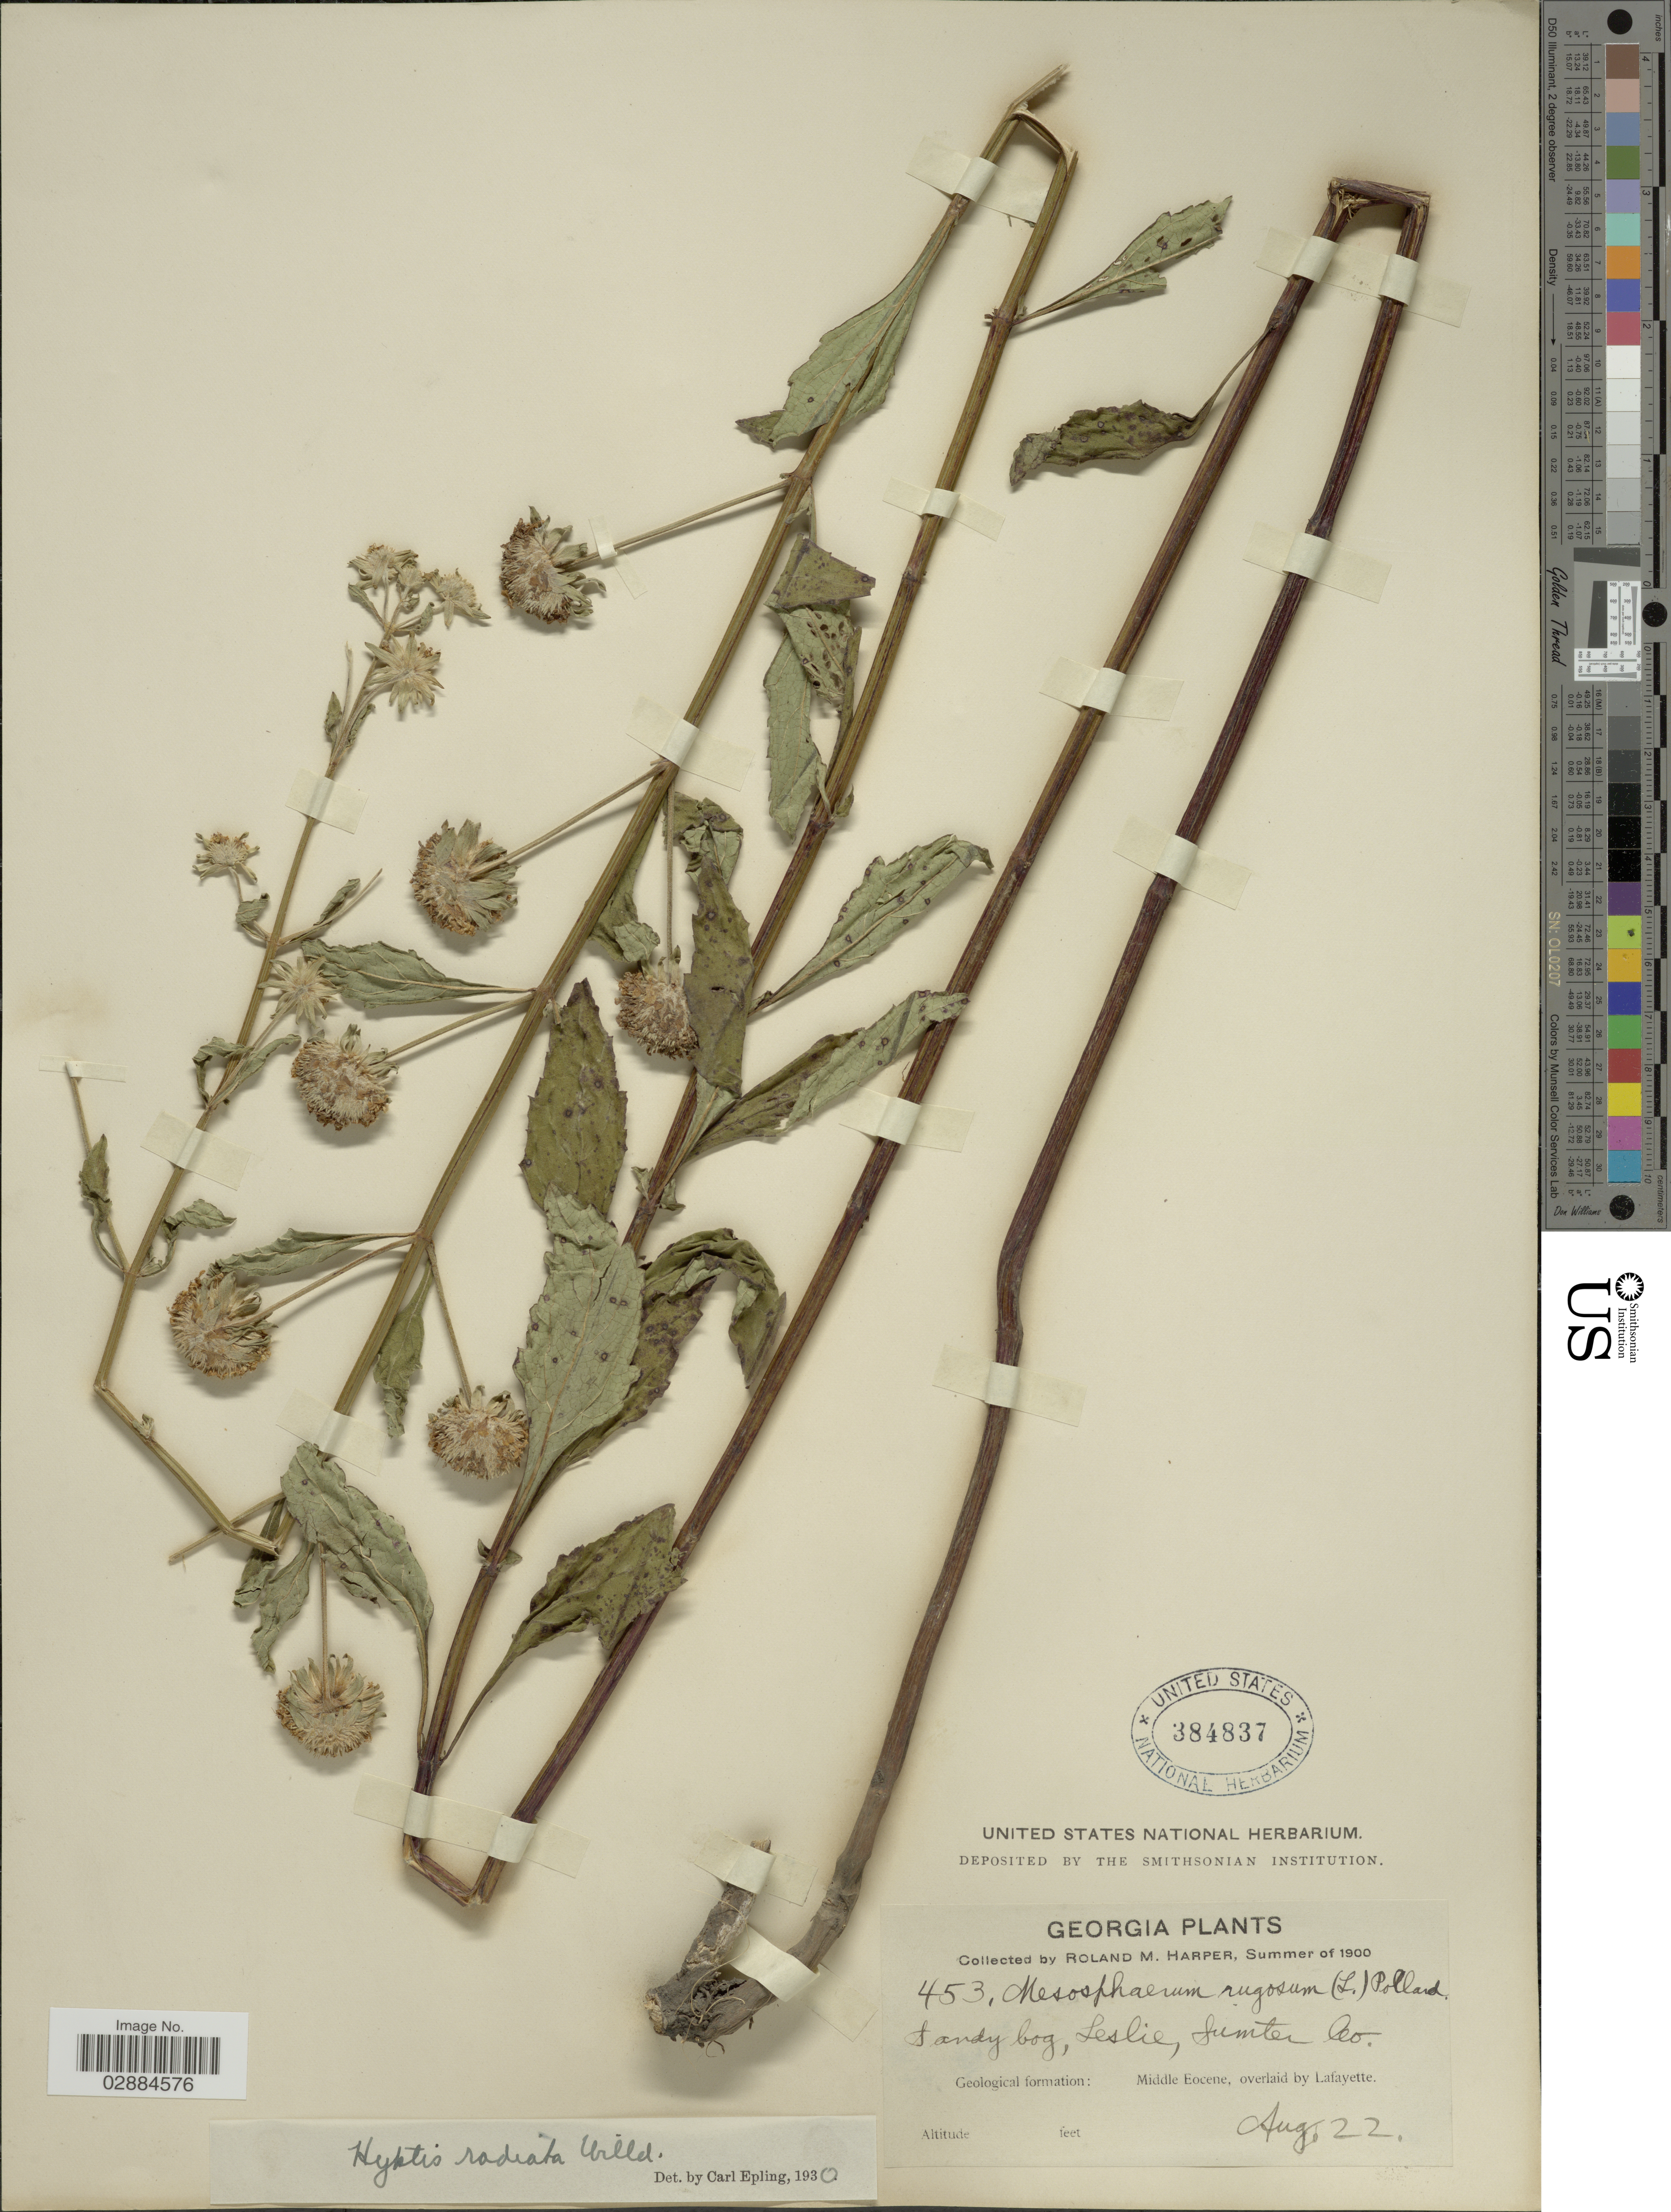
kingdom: Plantae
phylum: Tracheophyta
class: Magnoliopsida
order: Lamiales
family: Lamiaceae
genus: Hyptis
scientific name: Hyptis radiata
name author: Kunth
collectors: R. M. Harper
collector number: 453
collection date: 1900-08-22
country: United States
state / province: Georgia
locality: Geological formation: Middle Eocene, overlaid by Lafayette. Sandy bog, Leslie, Sumter Co.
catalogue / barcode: US 384837